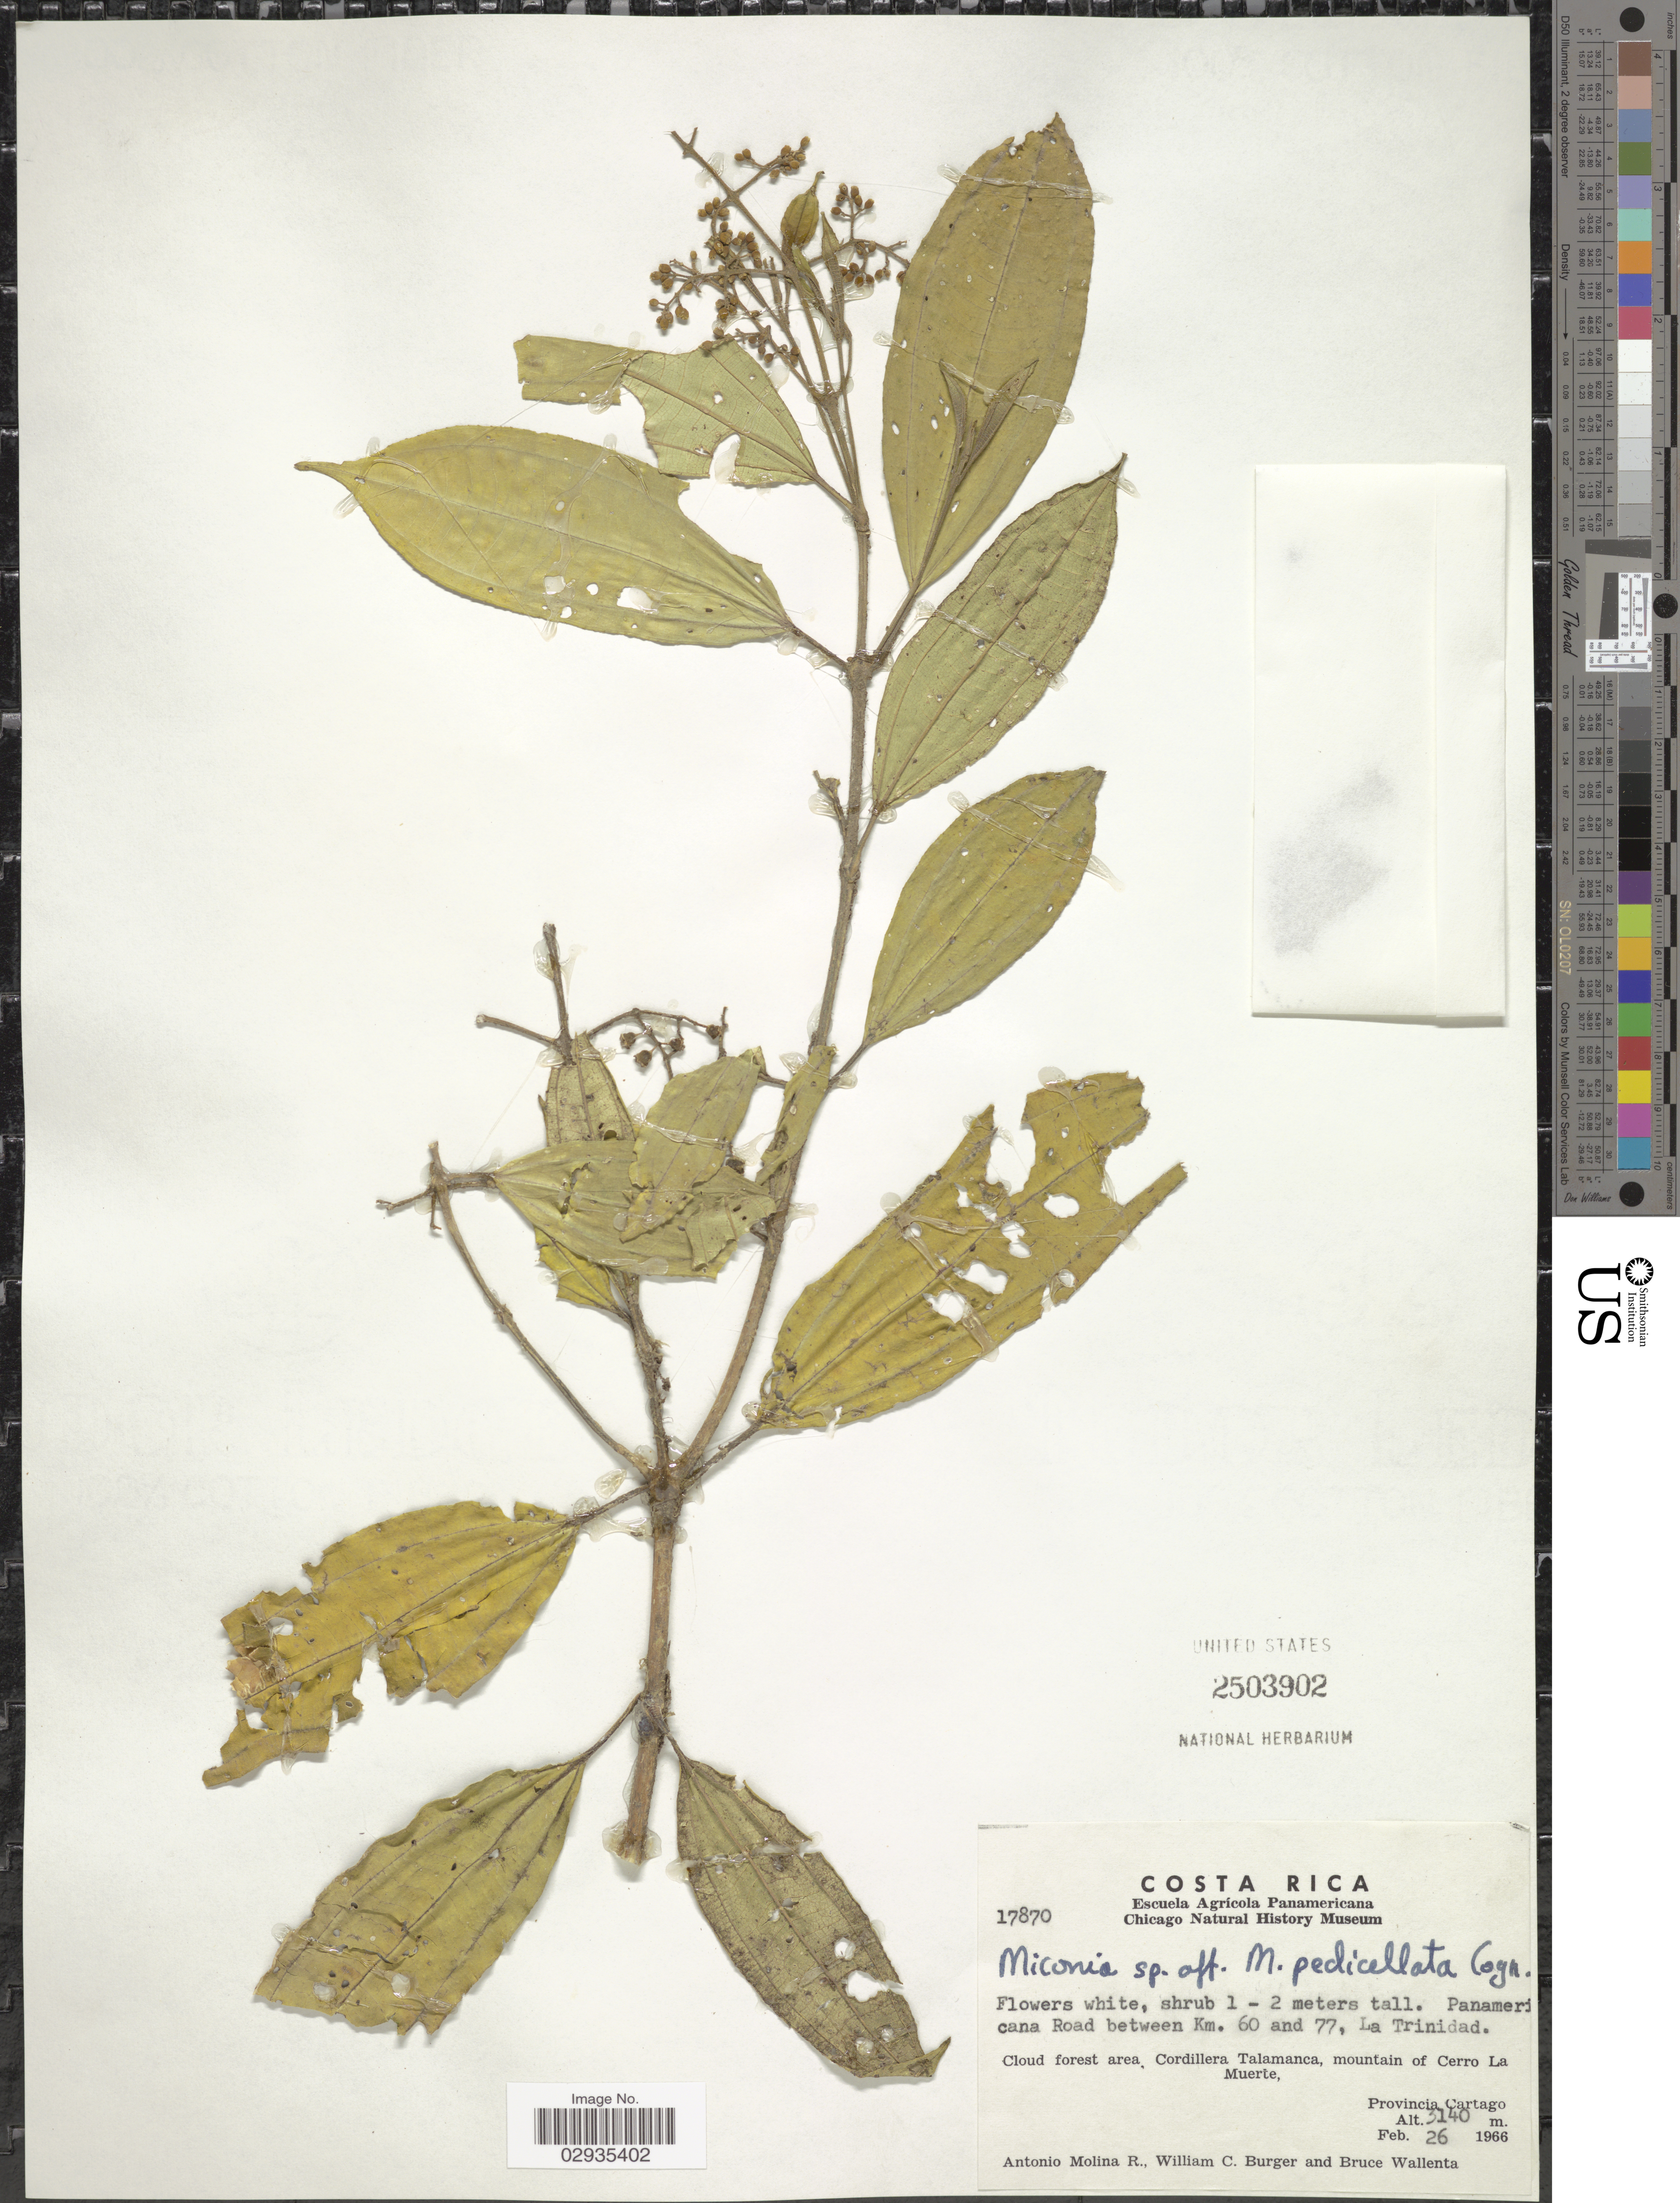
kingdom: Plantae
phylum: Tracheophyta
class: Magnoliopsida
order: Myrtales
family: Melastomataceae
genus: Miconia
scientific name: Miconia pedicellata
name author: Cogn.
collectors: A. Molina R., W. Burger & B. Wallenta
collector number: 17870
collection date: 1966-02-26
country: Costa Rica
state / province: Cartago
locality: Panamericana Road between Km. 60 and 77, La Trinidad, Cloud forest area, Cordillera Talamanca, mountain of Cerro La Muerte.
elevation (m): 3140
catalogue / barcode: US 2503902